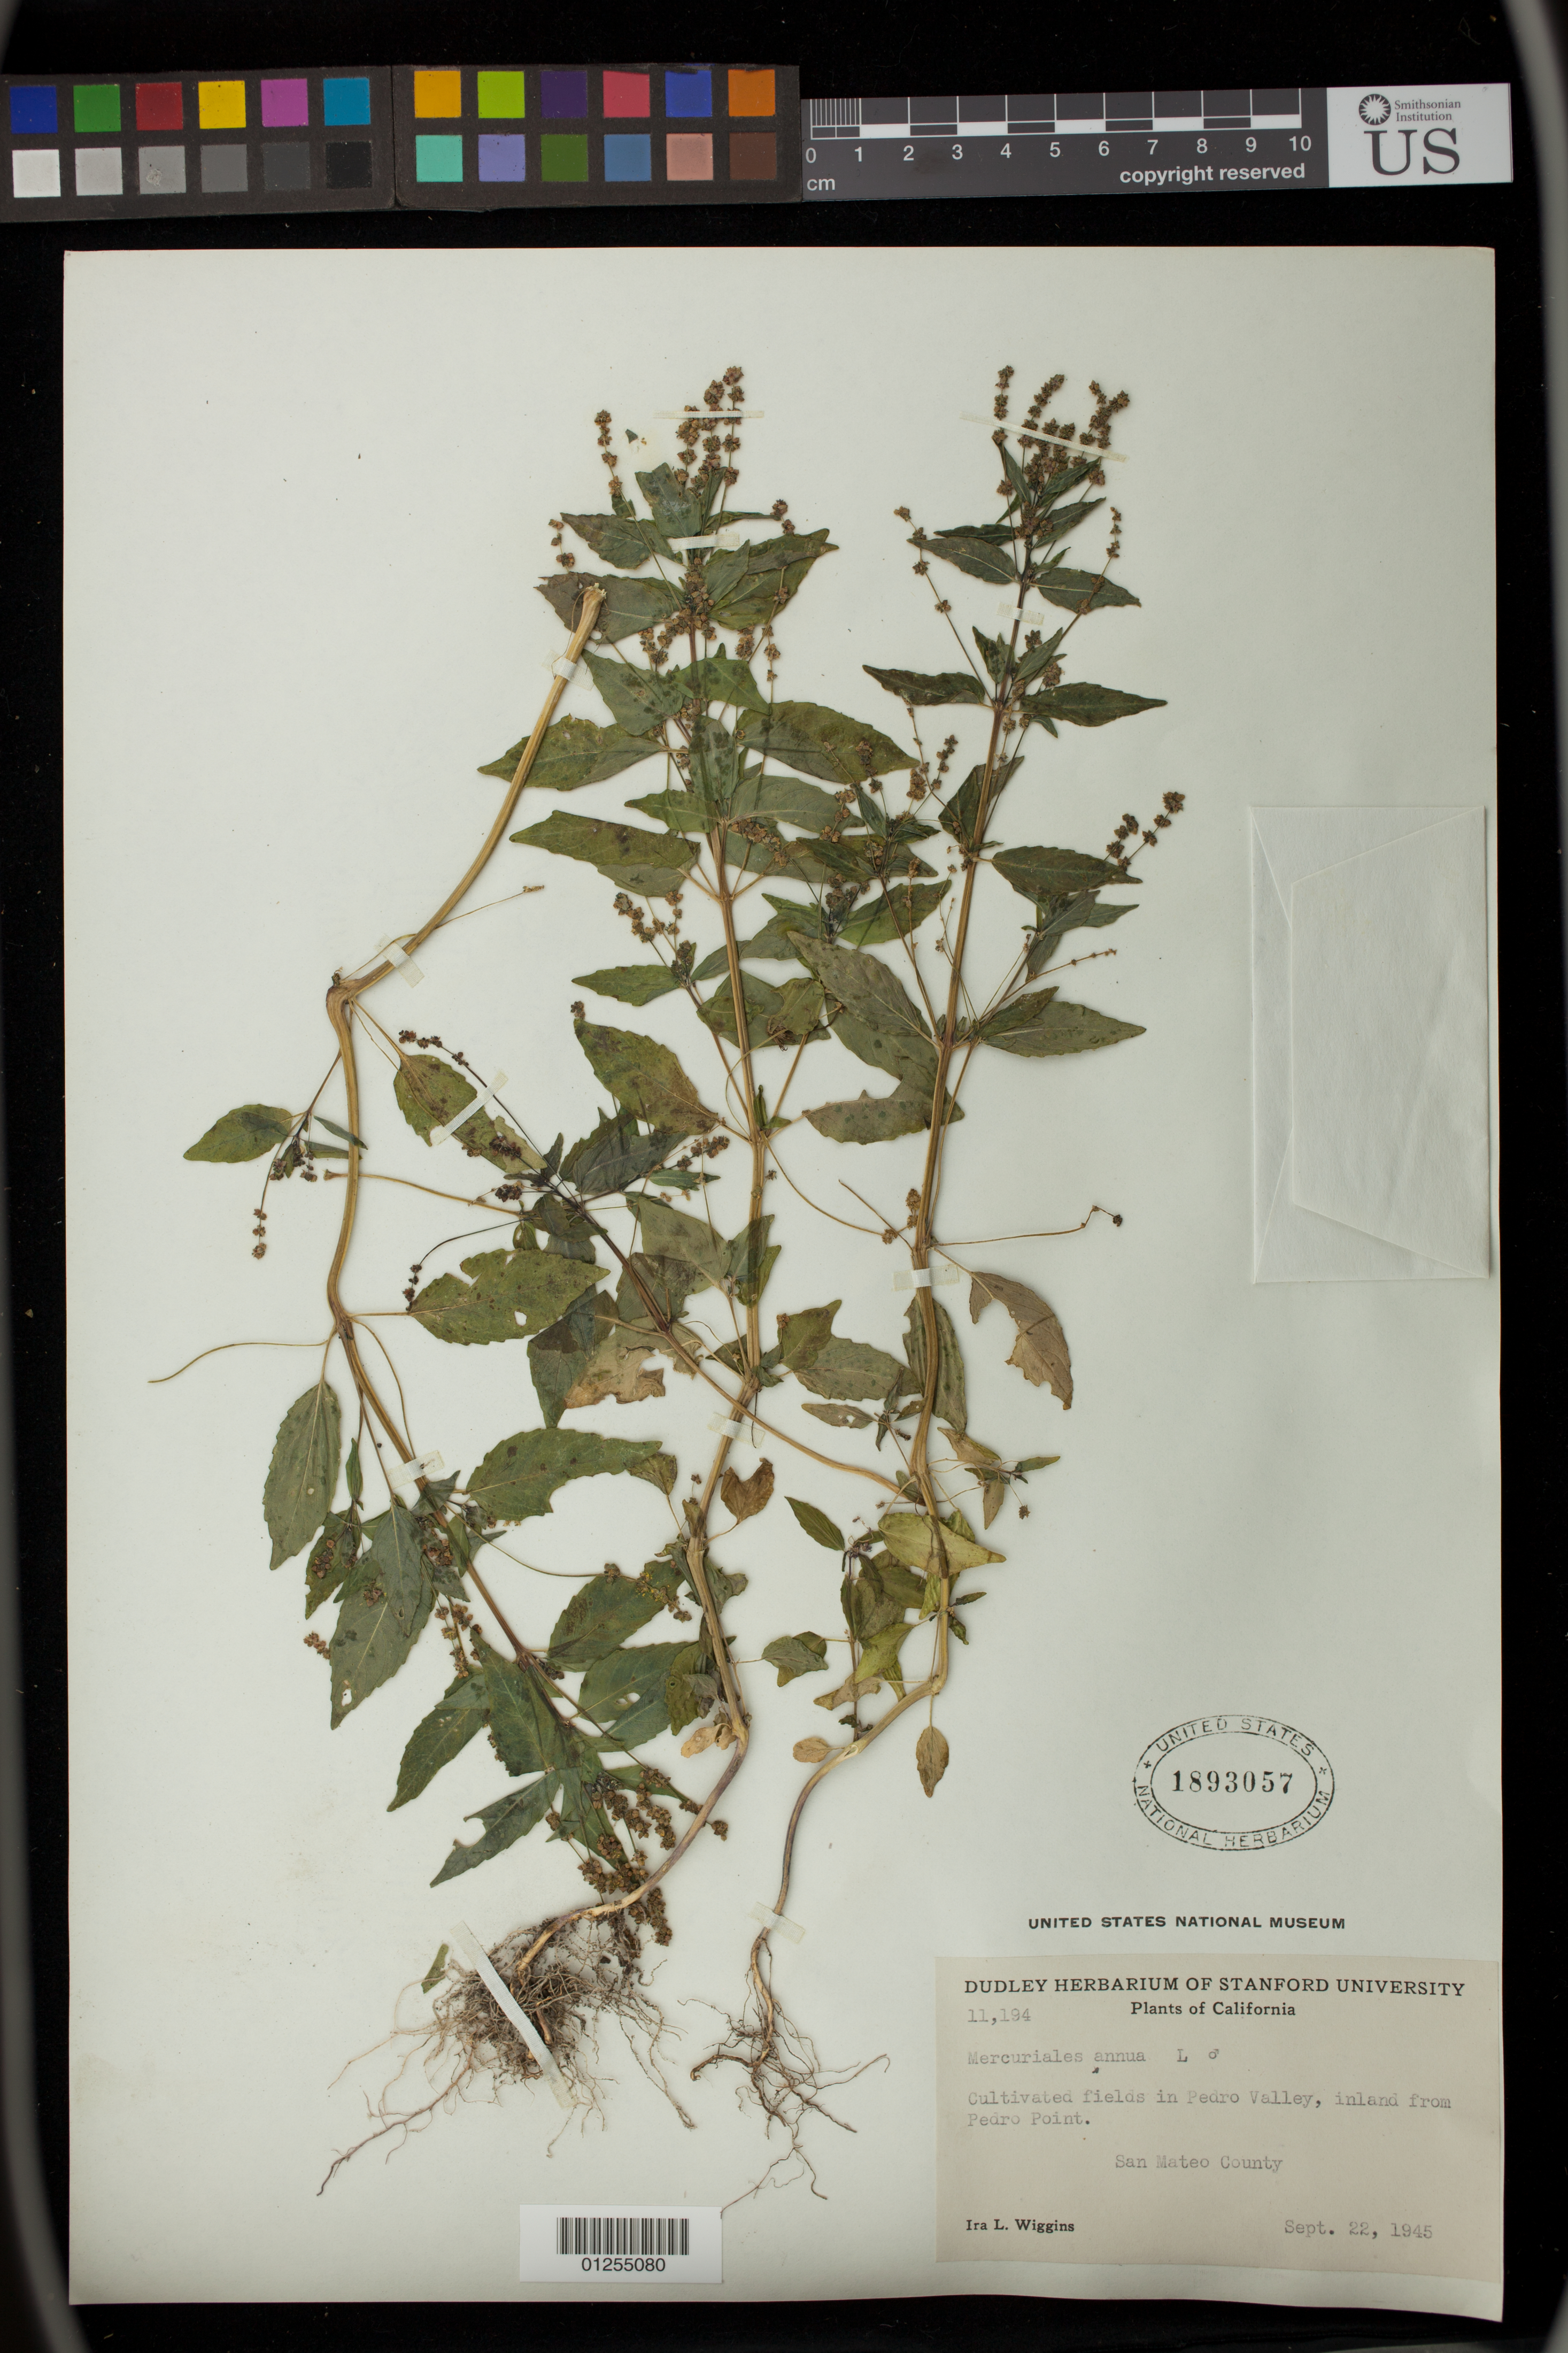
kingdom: Plantae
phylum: Tracheophyta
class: Magnoliopsida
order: Malpighiales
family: Euphorbiaceae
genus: Mercurialis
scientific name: Mercurialis annua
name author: L.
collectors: I. L. Wiggins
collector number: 11194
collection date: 1945-09-22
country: United States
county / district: San Mateo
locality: Cultivated fields in Pedro Valley, inland from Pedro Point.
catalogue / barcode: US 1893057